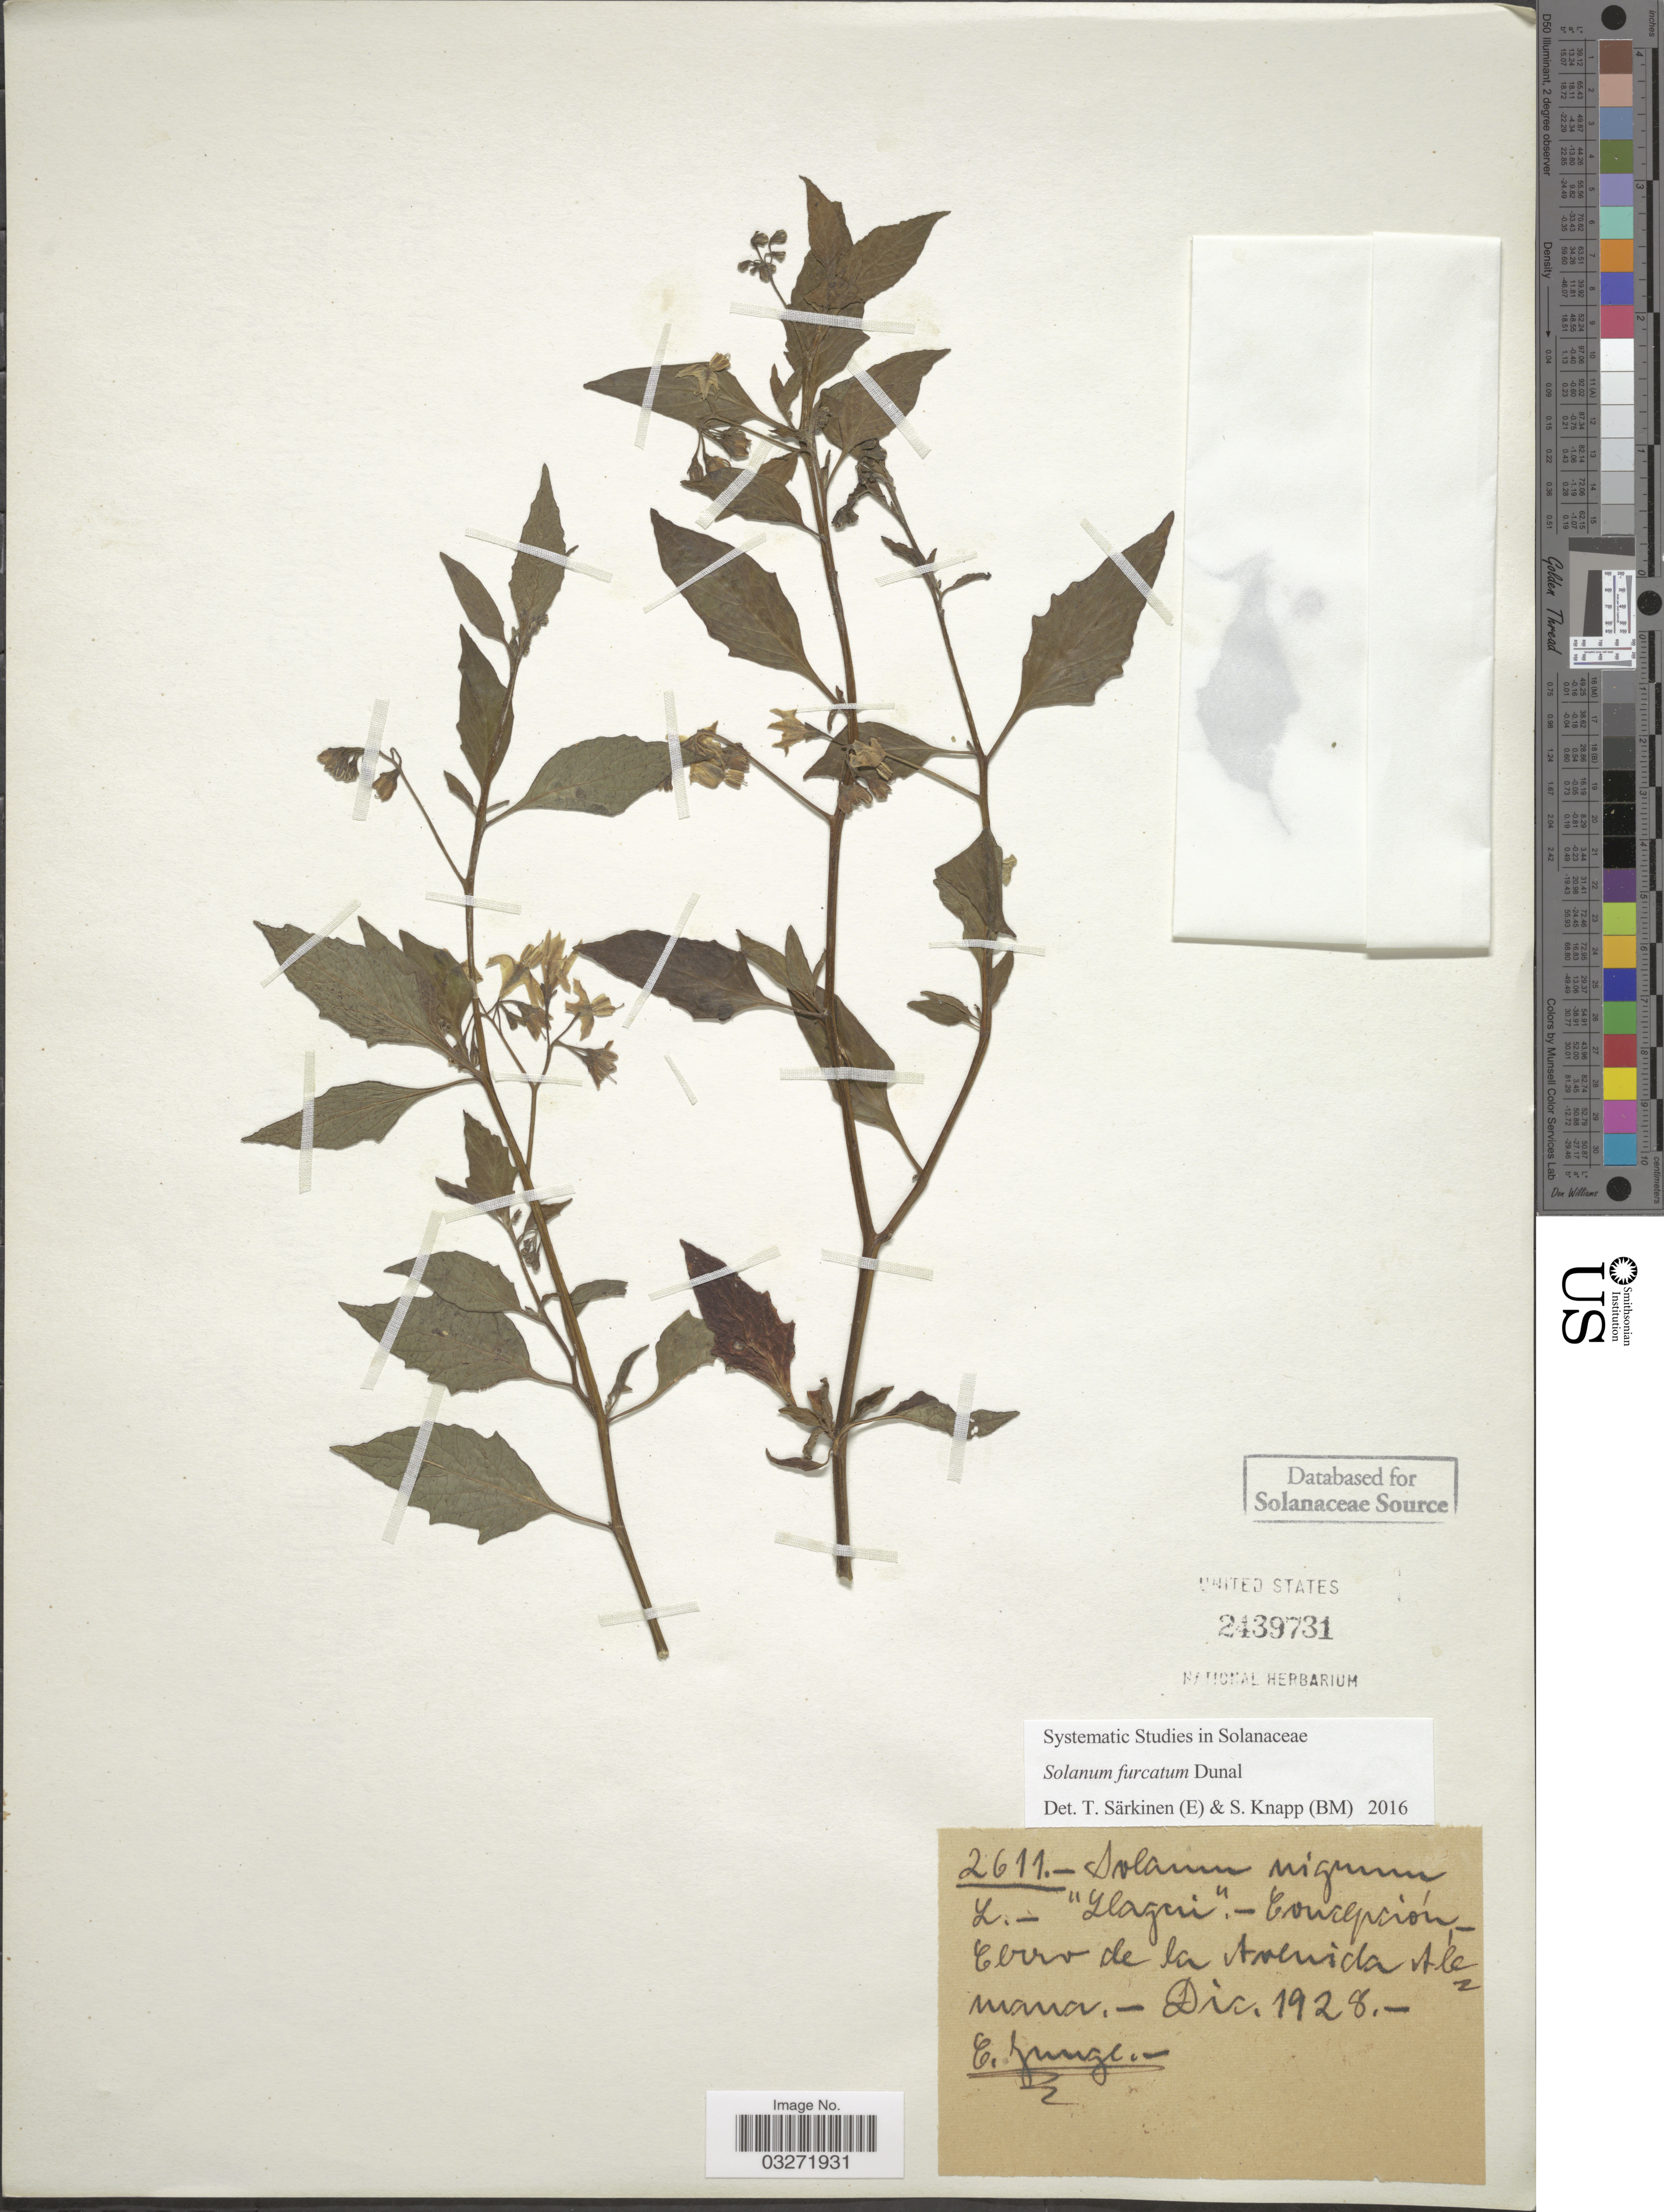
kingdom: Plantae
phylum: Tracheophyta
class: Magnoliopsida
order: Solanales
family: Solanaceae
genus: Solanum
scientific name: Solanum furcatum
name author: Dunal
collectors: C. Junge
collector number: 2611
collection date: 1928-12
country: Chile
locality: Concepción -Cerro de la Avenida Alamana.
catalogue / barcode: US 2439731